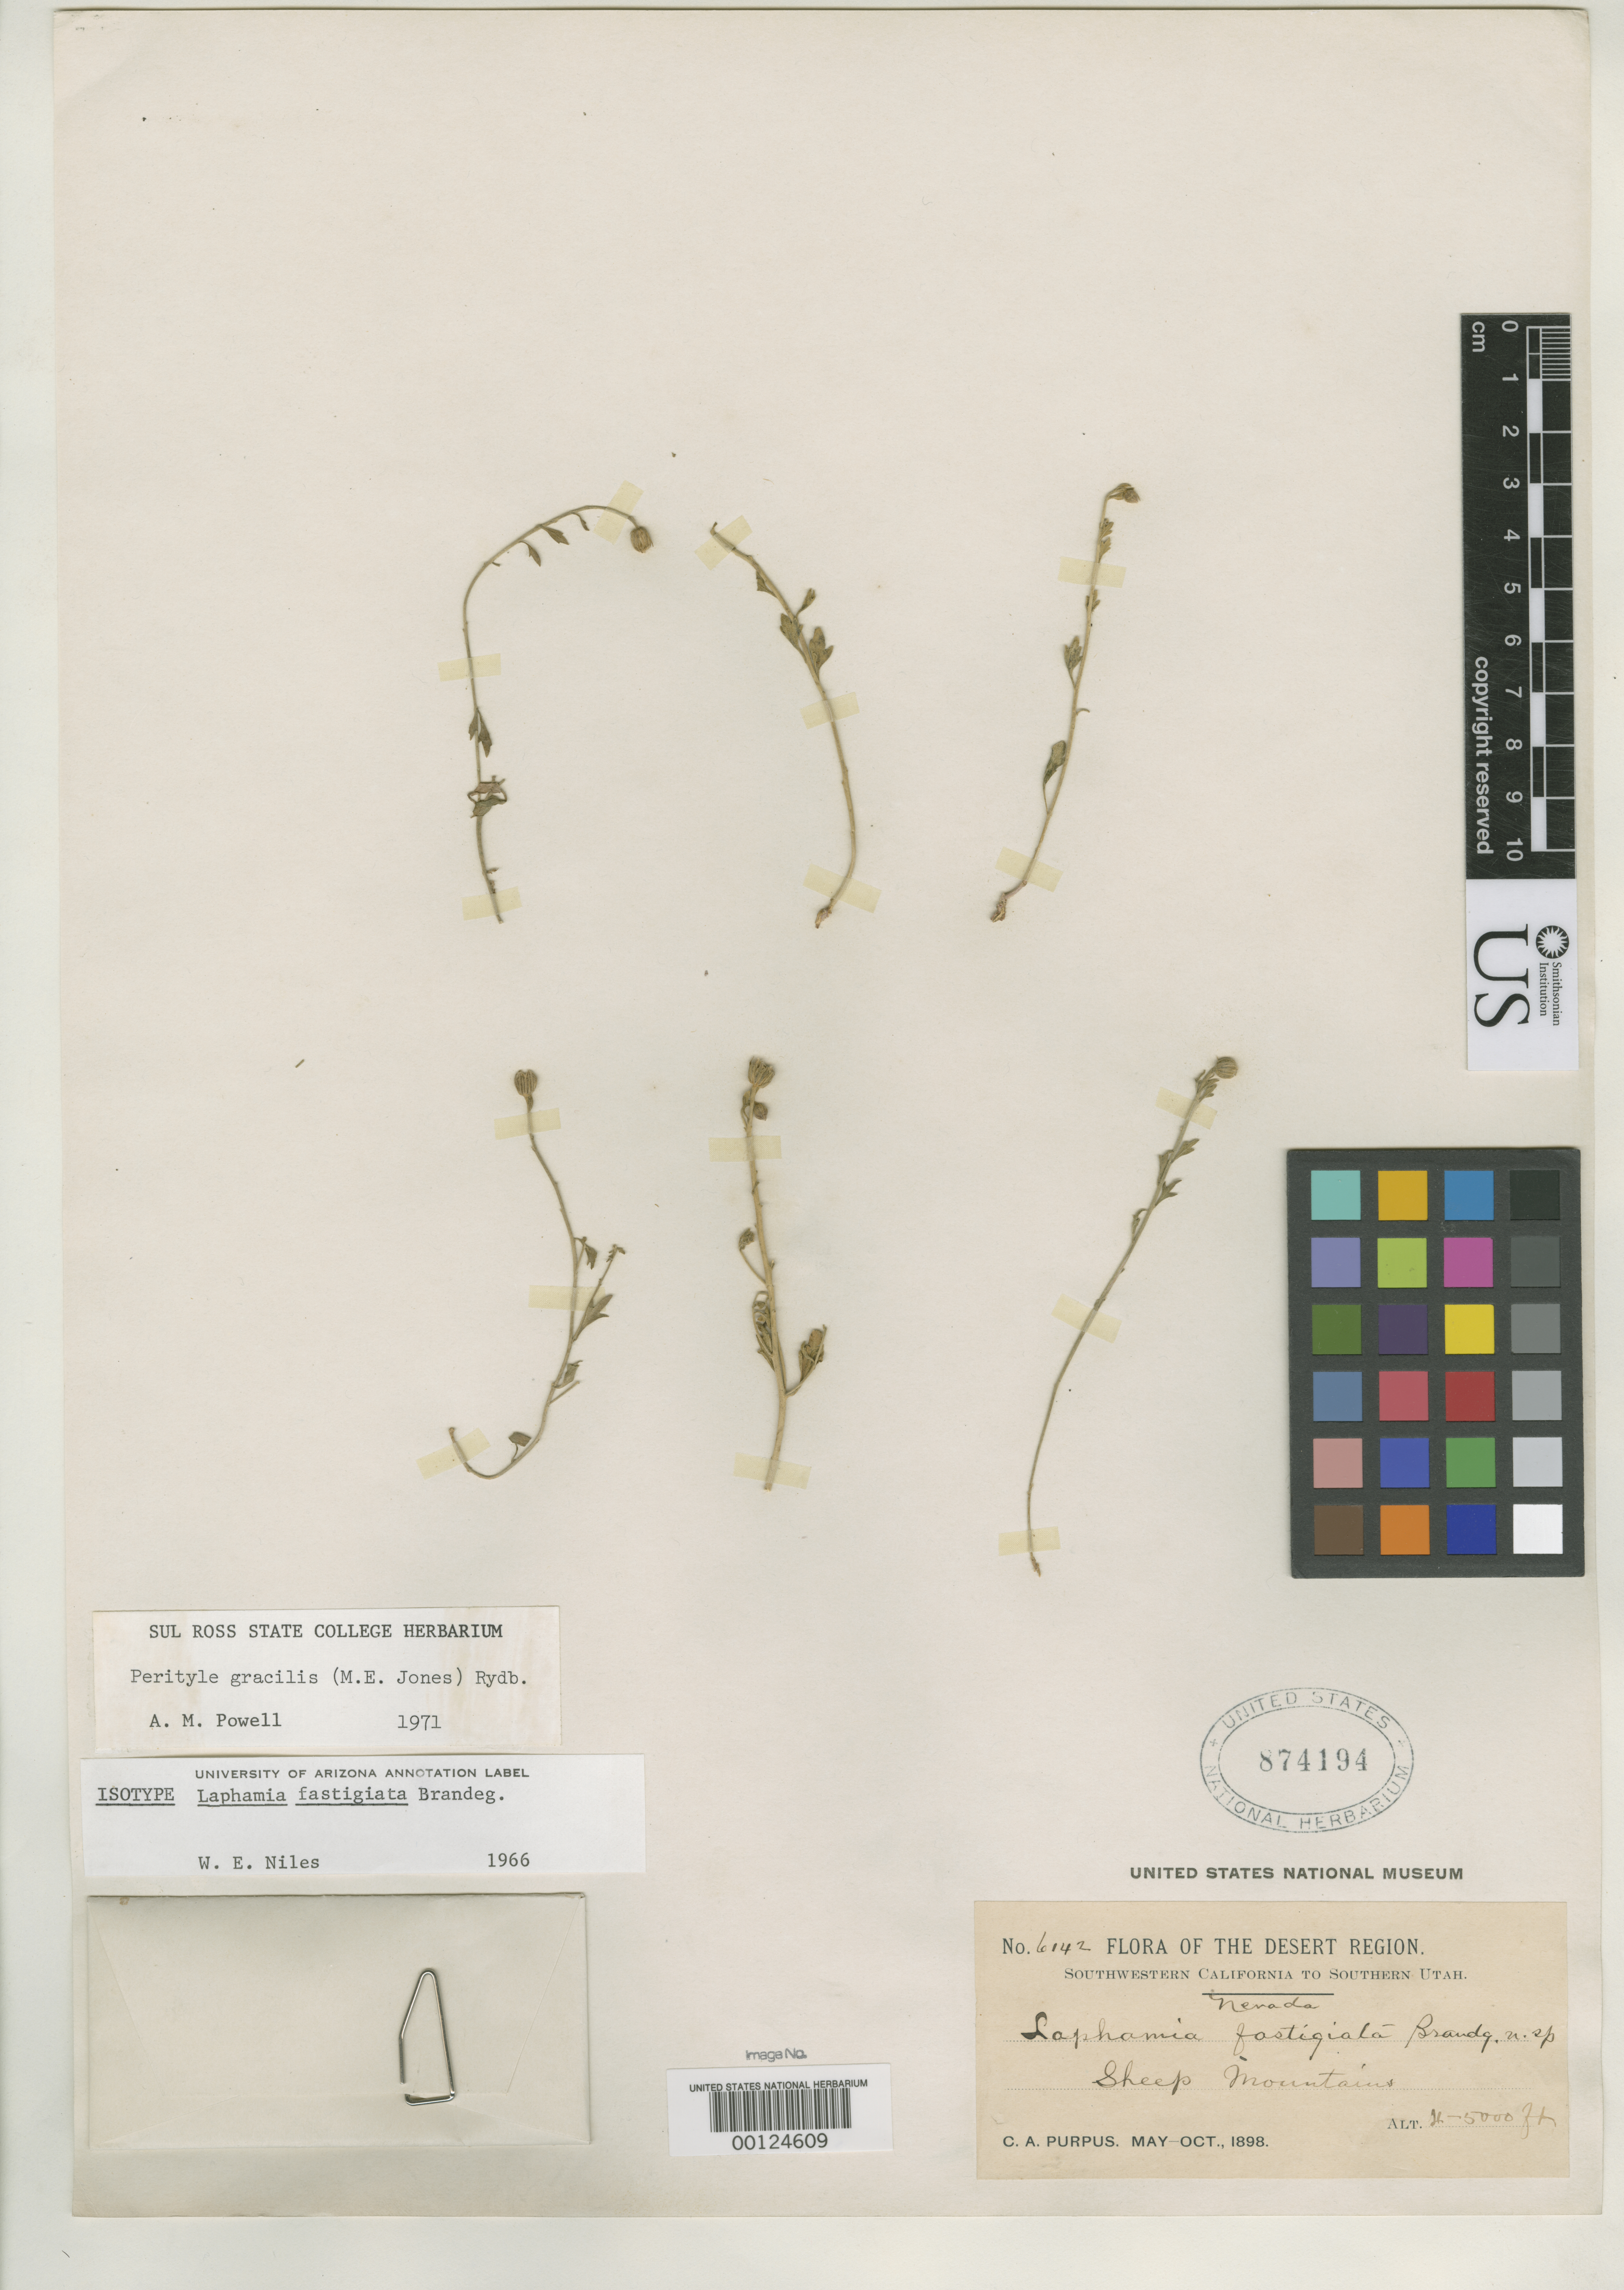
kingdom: Plantae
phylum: Tracheophyta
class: Magnoliopsida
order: Asterales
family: Asteraceae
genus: Laphamia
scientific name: Laphamia fastigiata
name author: Brandegee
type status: Isotype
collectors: C. A. Purpus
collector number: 6142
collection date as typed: May 1898 to -- Oct 1898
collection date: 1898-05/1898-10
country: United States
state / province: Nevada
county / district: Clark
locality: Sheep Mt.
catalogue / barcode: US 874194